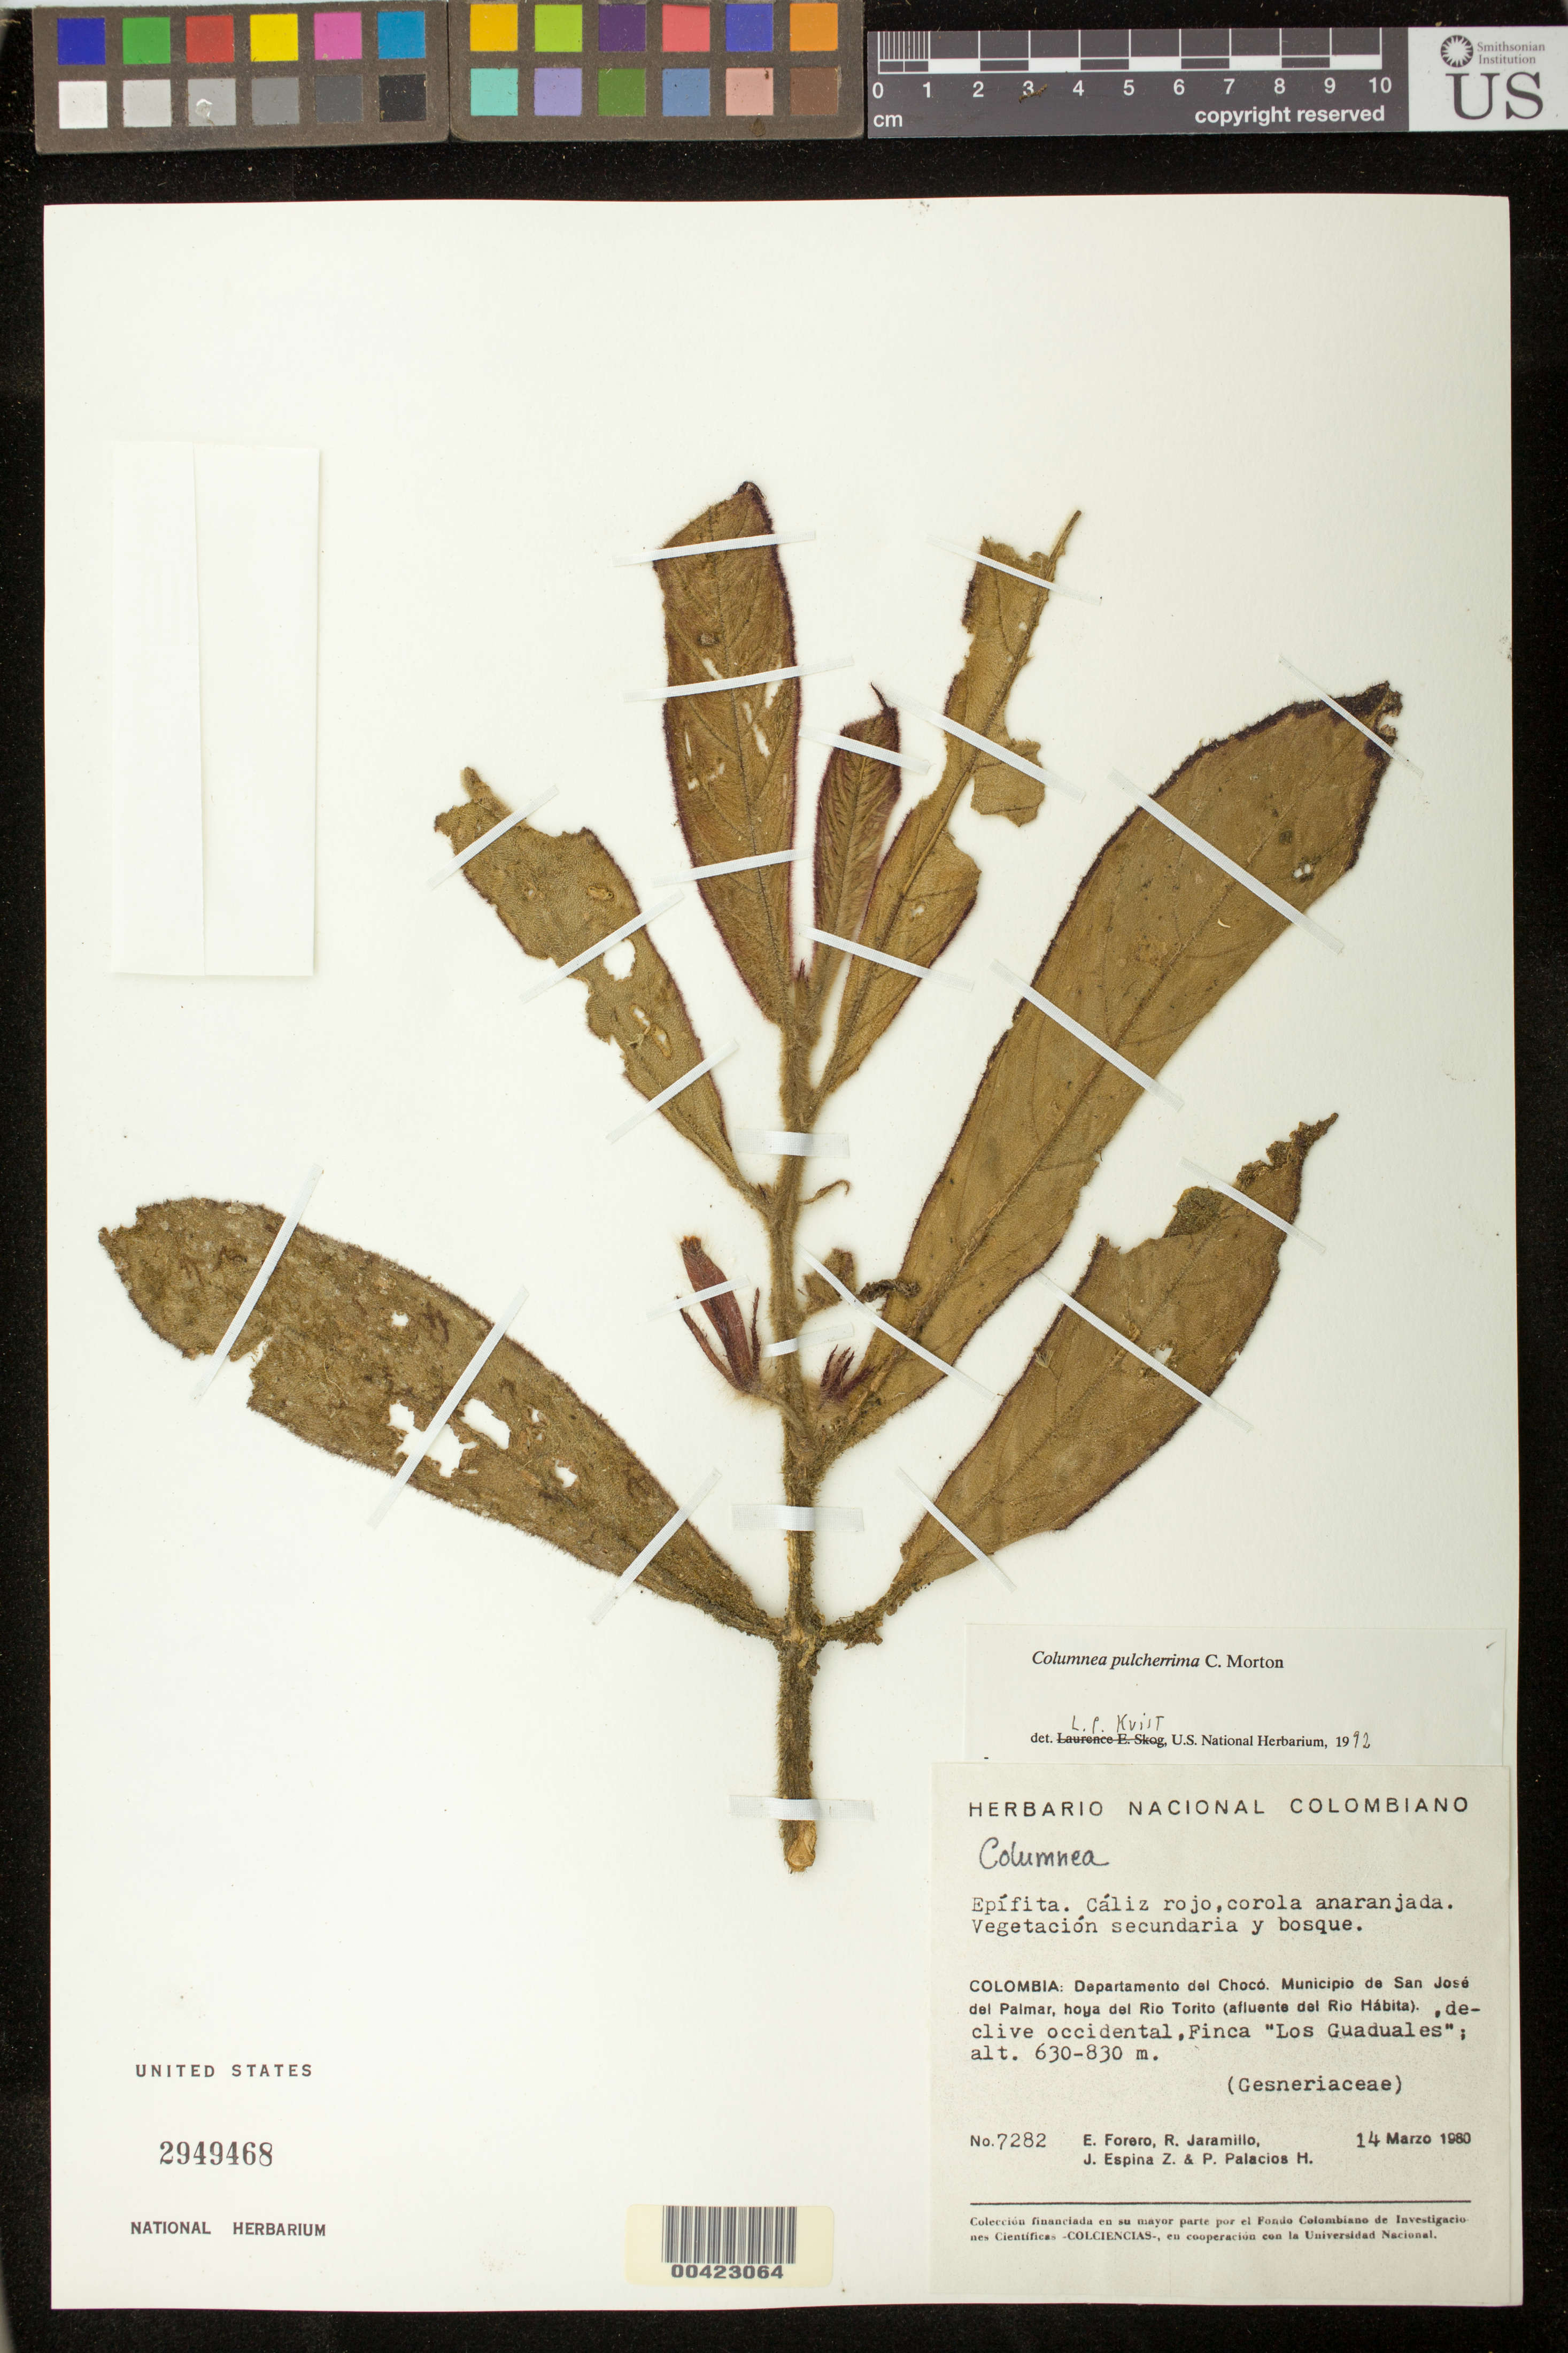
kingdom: Plantae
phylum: Tracheophyta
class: Magnoliopsida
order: Lamiales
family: Gesneriaceae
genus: Columnea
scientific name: Columnea pulcherrima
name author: C.V. Morton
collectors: E. Forero, R. Jaramillo M., J. Espina Z. & P. Palacios H.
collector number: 7282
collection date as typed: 14 Mar 1980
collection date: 1980-03-14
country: Colombia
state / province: Chocó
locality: San Jose del Palmar, Rio Torito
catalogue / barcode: US 2949468